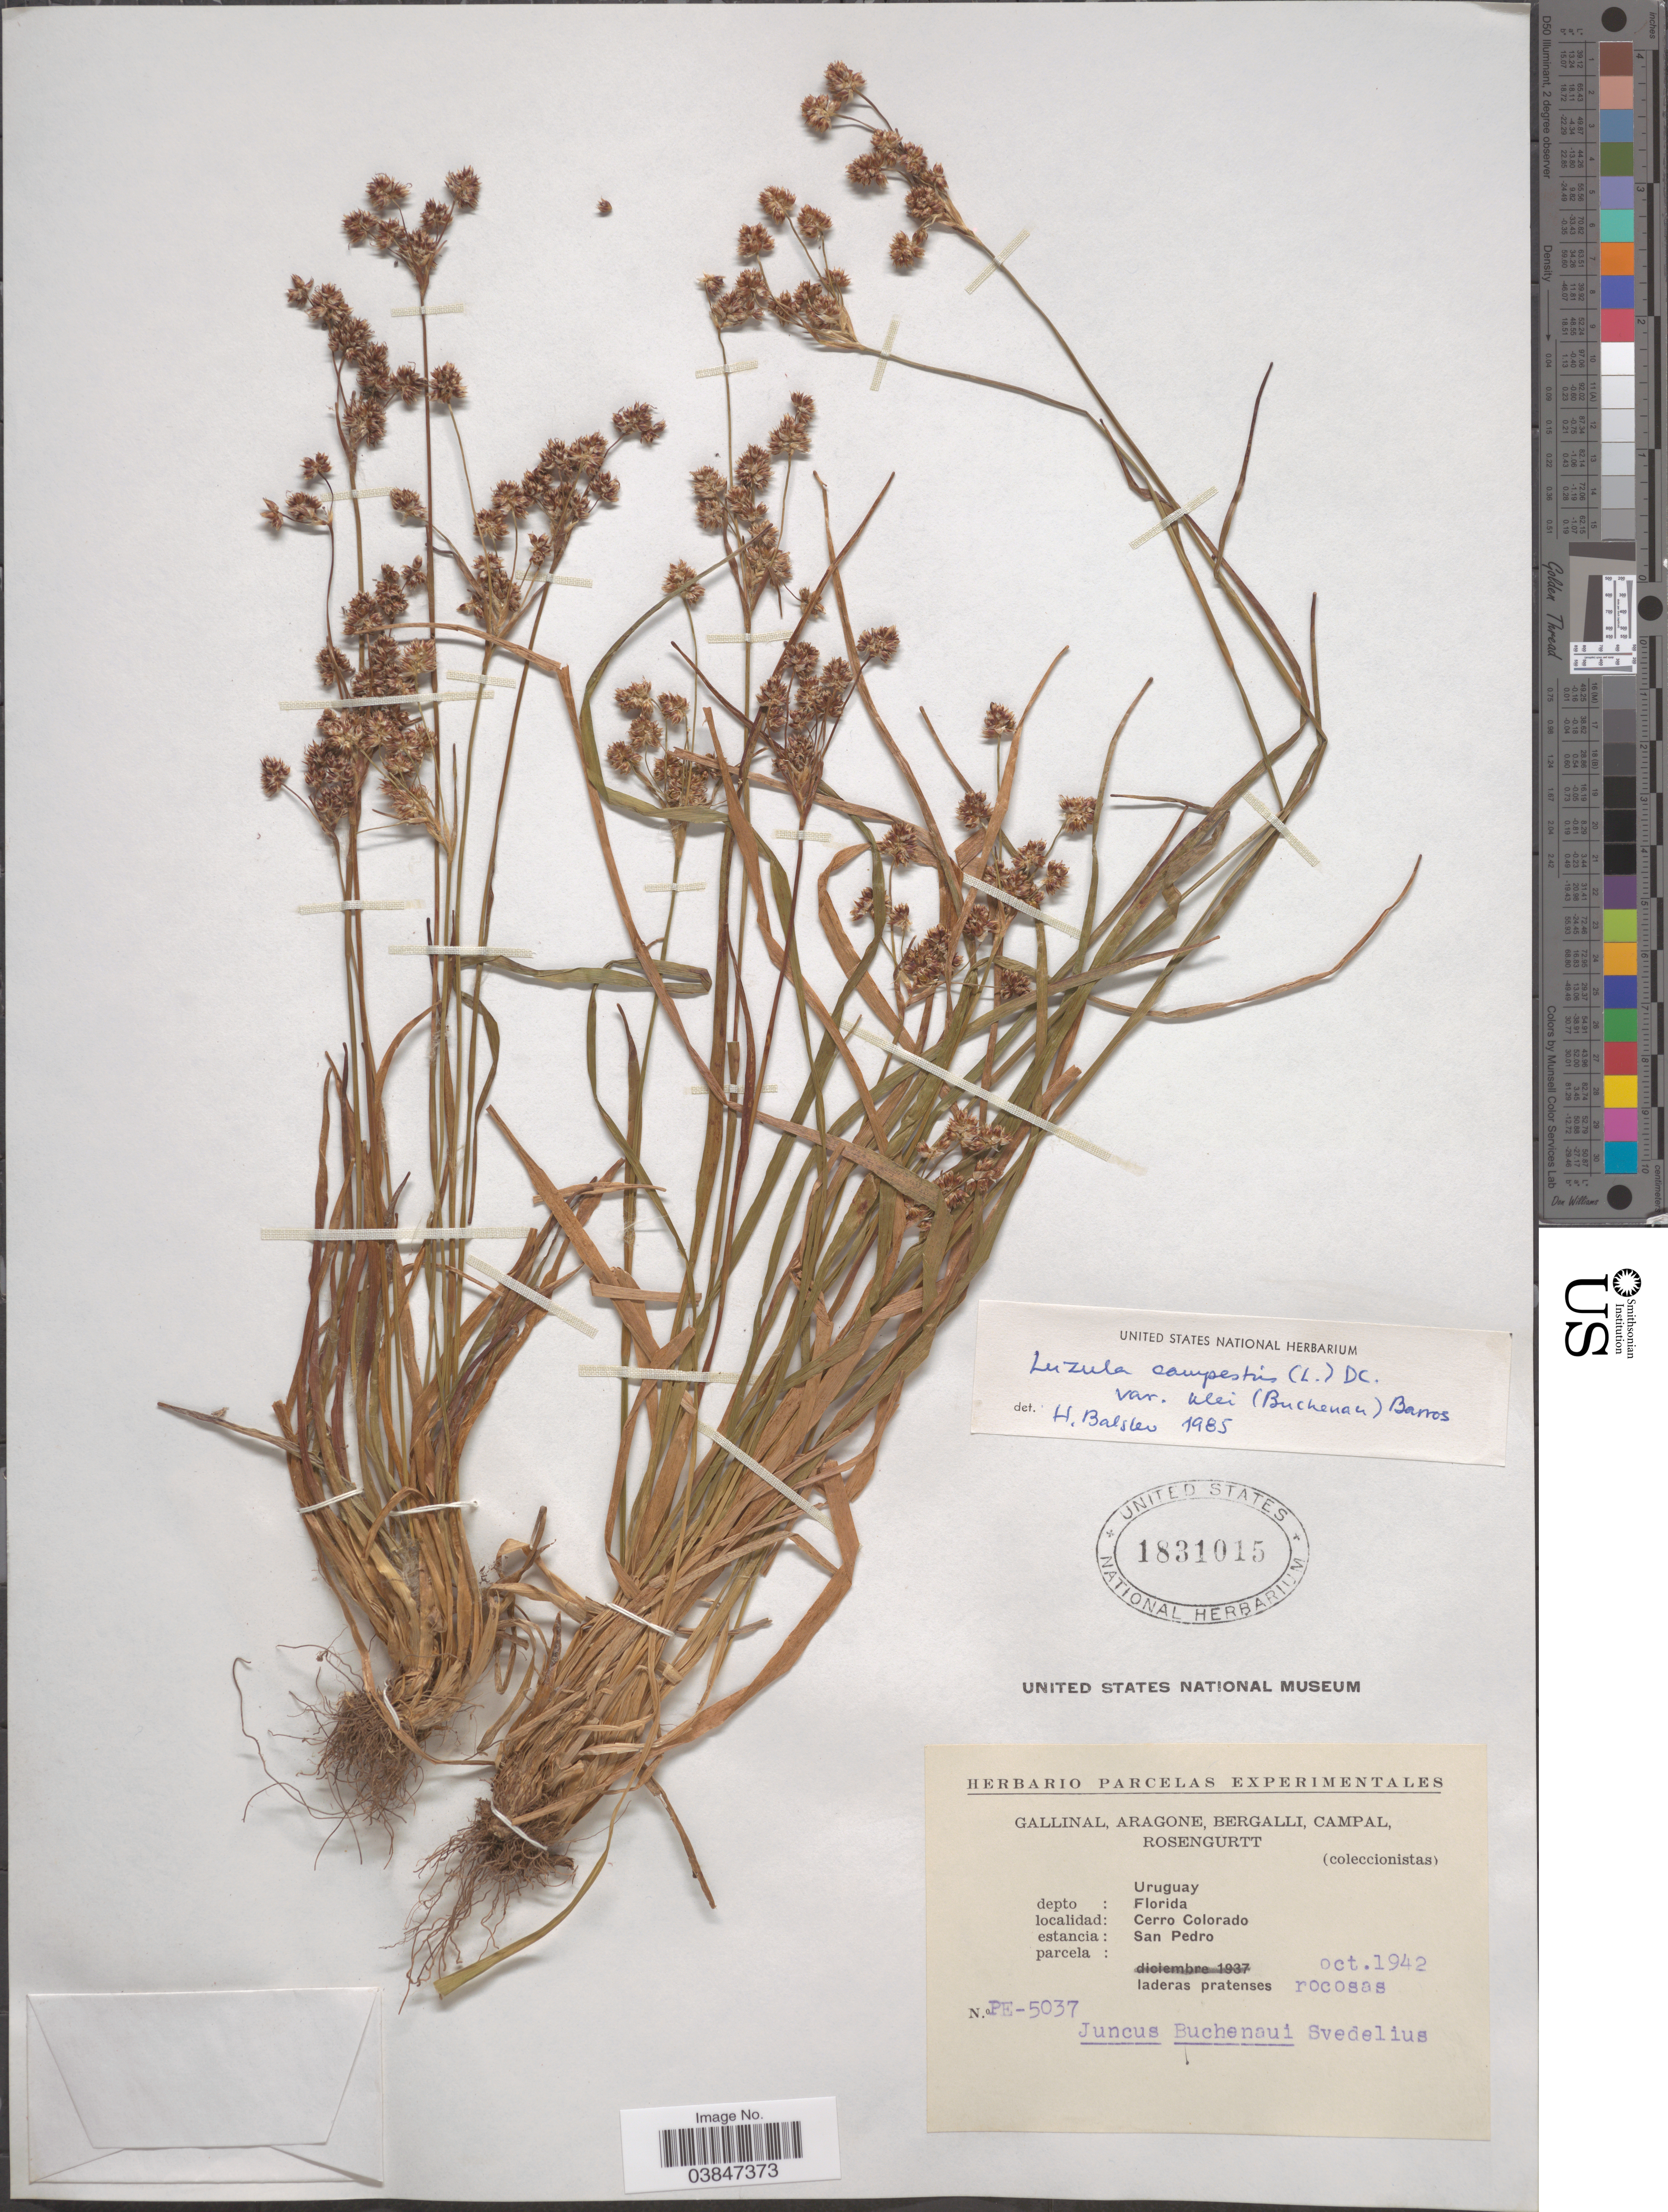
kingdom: Plantae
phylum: Tracheophyta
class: Liliopsida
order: Poales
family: Juncaceae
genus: Luzula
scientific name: Luzula campestris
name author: (L.) DC.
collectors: -. Gallinal, -- Aragone, -- Bergalli, -- Campal & Rosengurtt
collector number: PE-5037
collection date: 1942-10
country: Uruguay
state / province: Florida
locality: Depto: Florida. Cerro Colorado. Estancia: San Pedro. Parcela: laderas pratenses.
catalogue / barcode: US 1831015